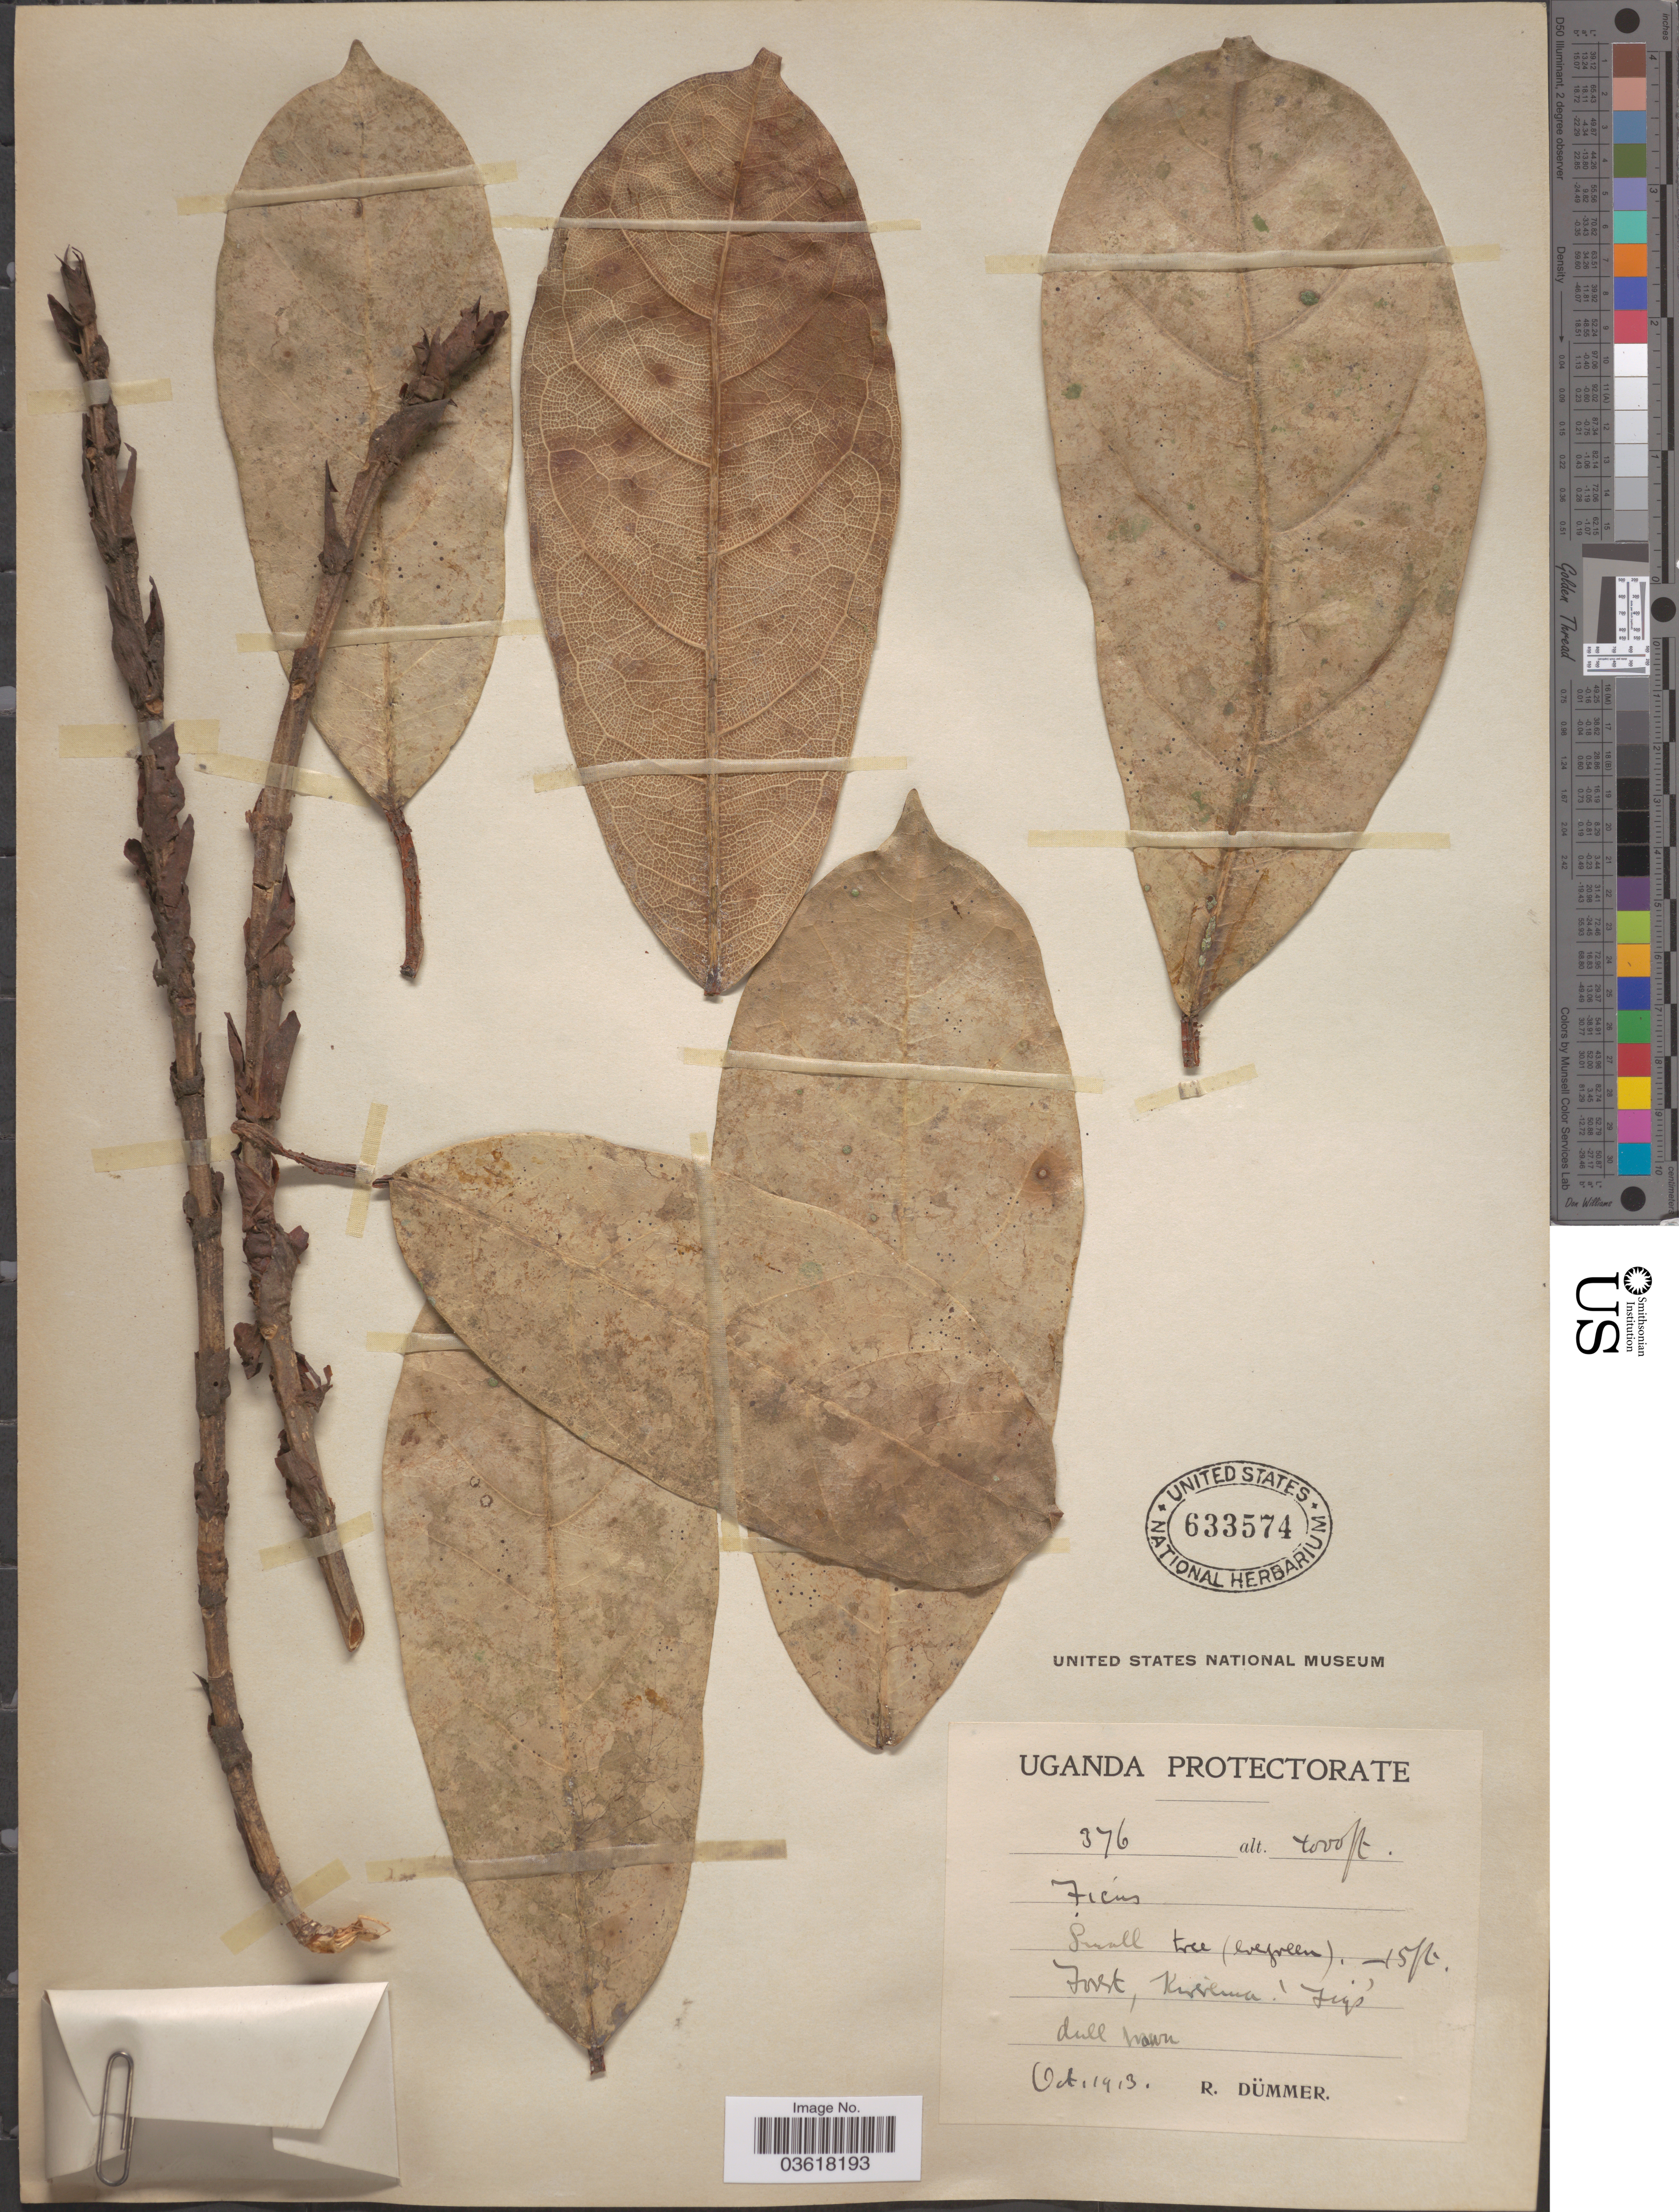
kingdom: Plantae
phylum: Tracheophyta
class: Magnoliopsida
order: Rosales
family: Moraceae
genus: Ficus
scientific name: Ficus sp.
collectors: R. A. Dümmer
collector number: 376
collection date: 1913-10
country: Uganda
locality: Uganda Protectorate. Forest, Kissema*.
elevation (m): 1219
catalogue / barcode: US 633574